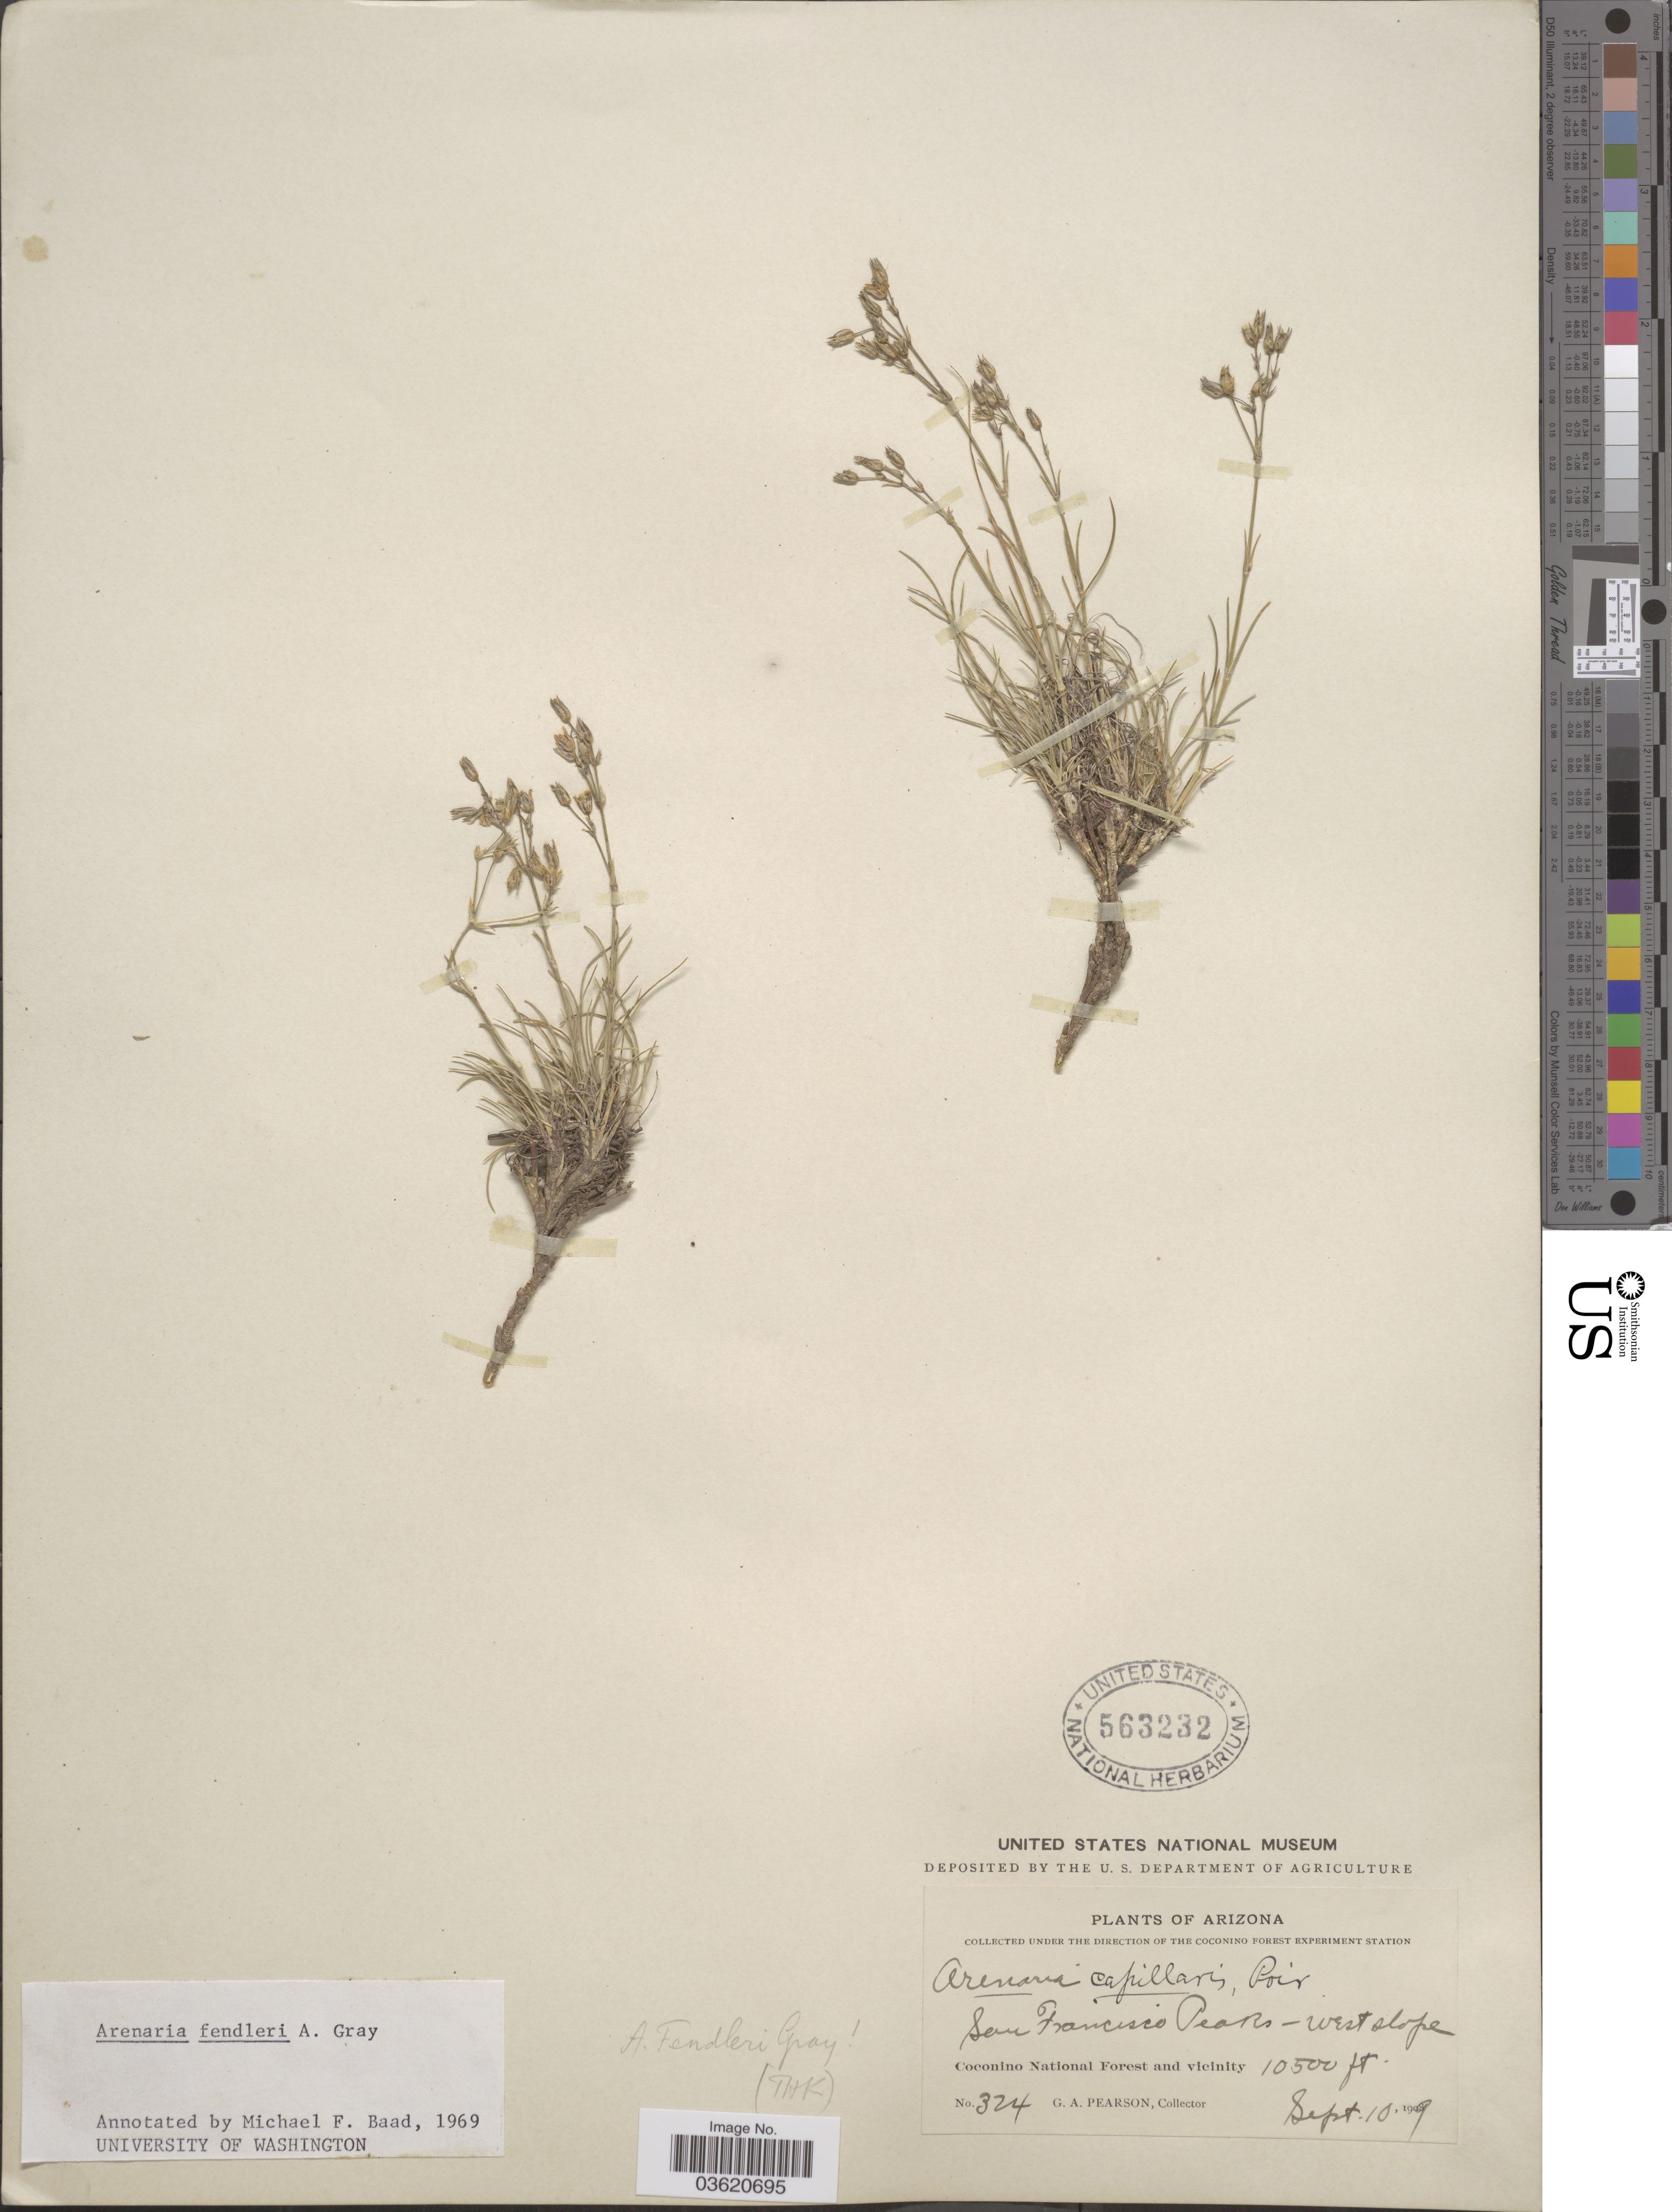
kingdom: Plantae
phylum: Tracheophyta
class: Magnoliopsida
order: Caryophyllales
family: Caryophyllaceae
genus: Eremogone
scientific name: Eremogone fendleri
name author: (A. Gray) Ikonn.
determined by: U.S. National Herbarium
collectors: G. Pearson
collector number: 324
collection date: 1909-09-10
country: United States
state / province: Arizona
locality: San Francisco Peaks - west slope. Coconino National Forest and vicinity.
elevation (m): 3200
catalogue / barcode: US 563232